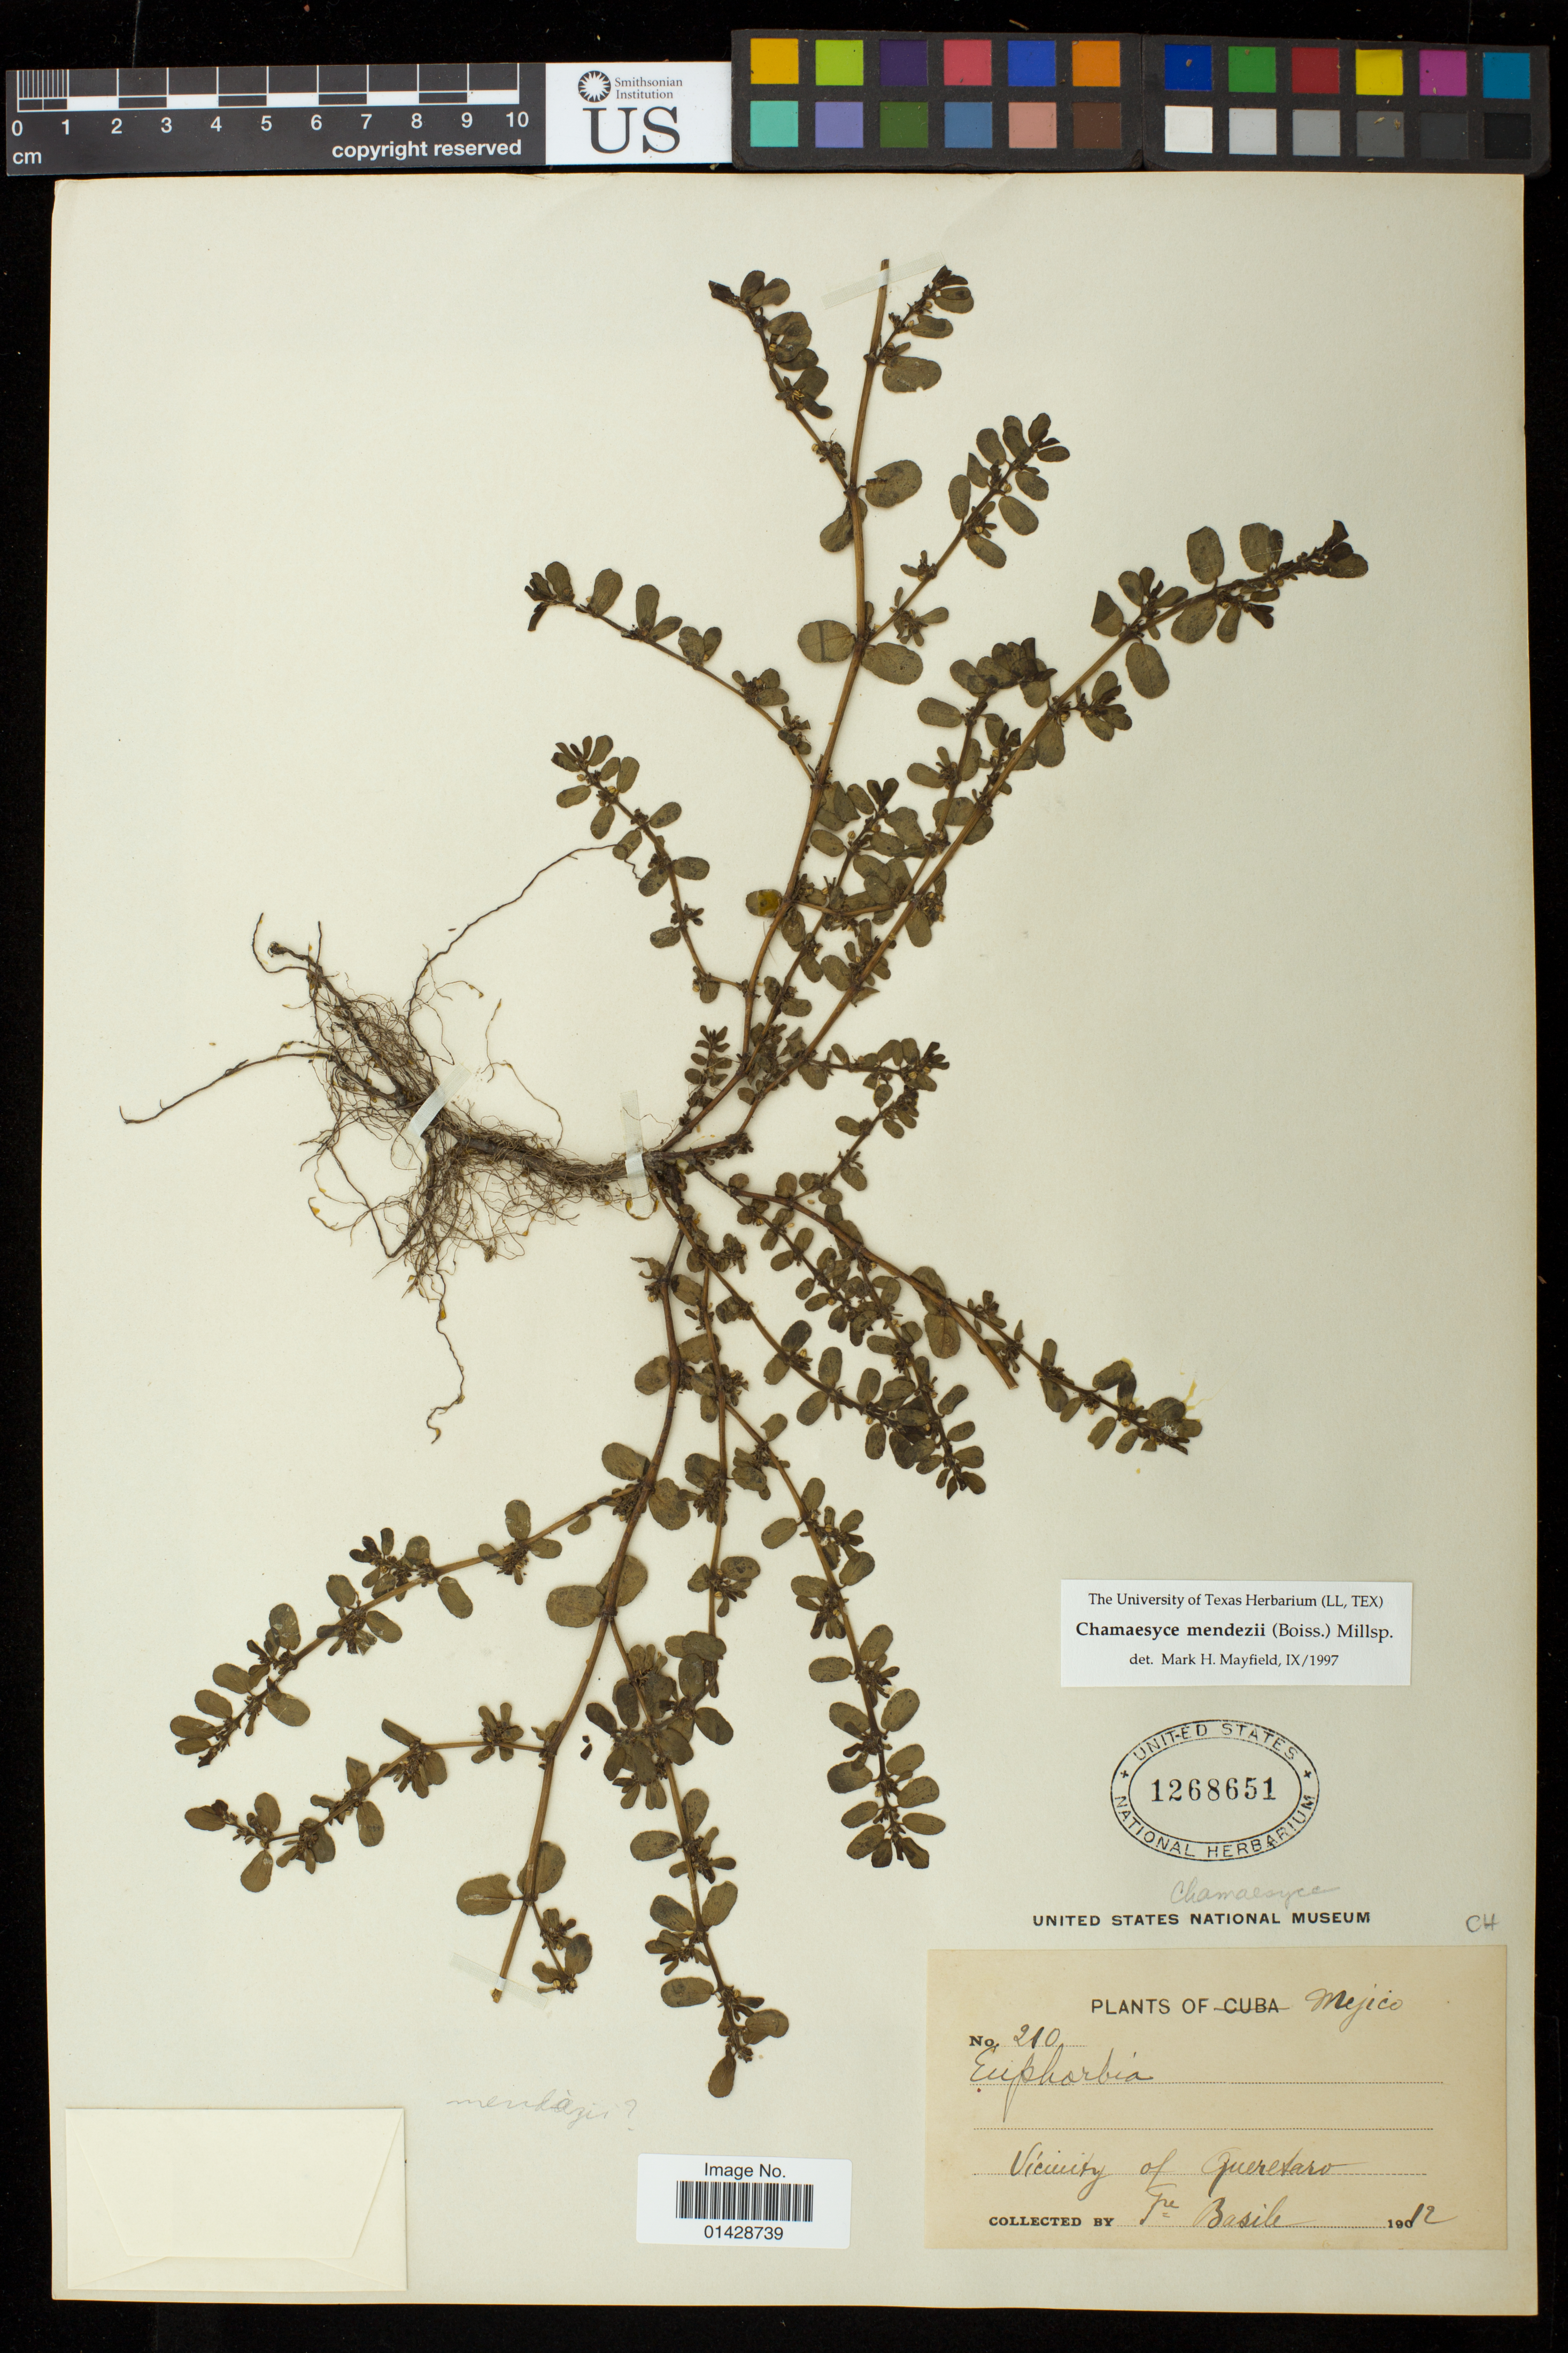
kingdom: Plantae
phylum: Tracheophyta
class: Magnoliopsida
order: Malpighiales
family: Euphorbiaceae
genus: Euphorbia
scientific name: Euphorbia mendezii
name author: Boiss.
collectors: F. Basile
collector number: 210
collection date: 1912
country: Mexico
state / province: Querétaro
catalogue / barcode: US 1268651